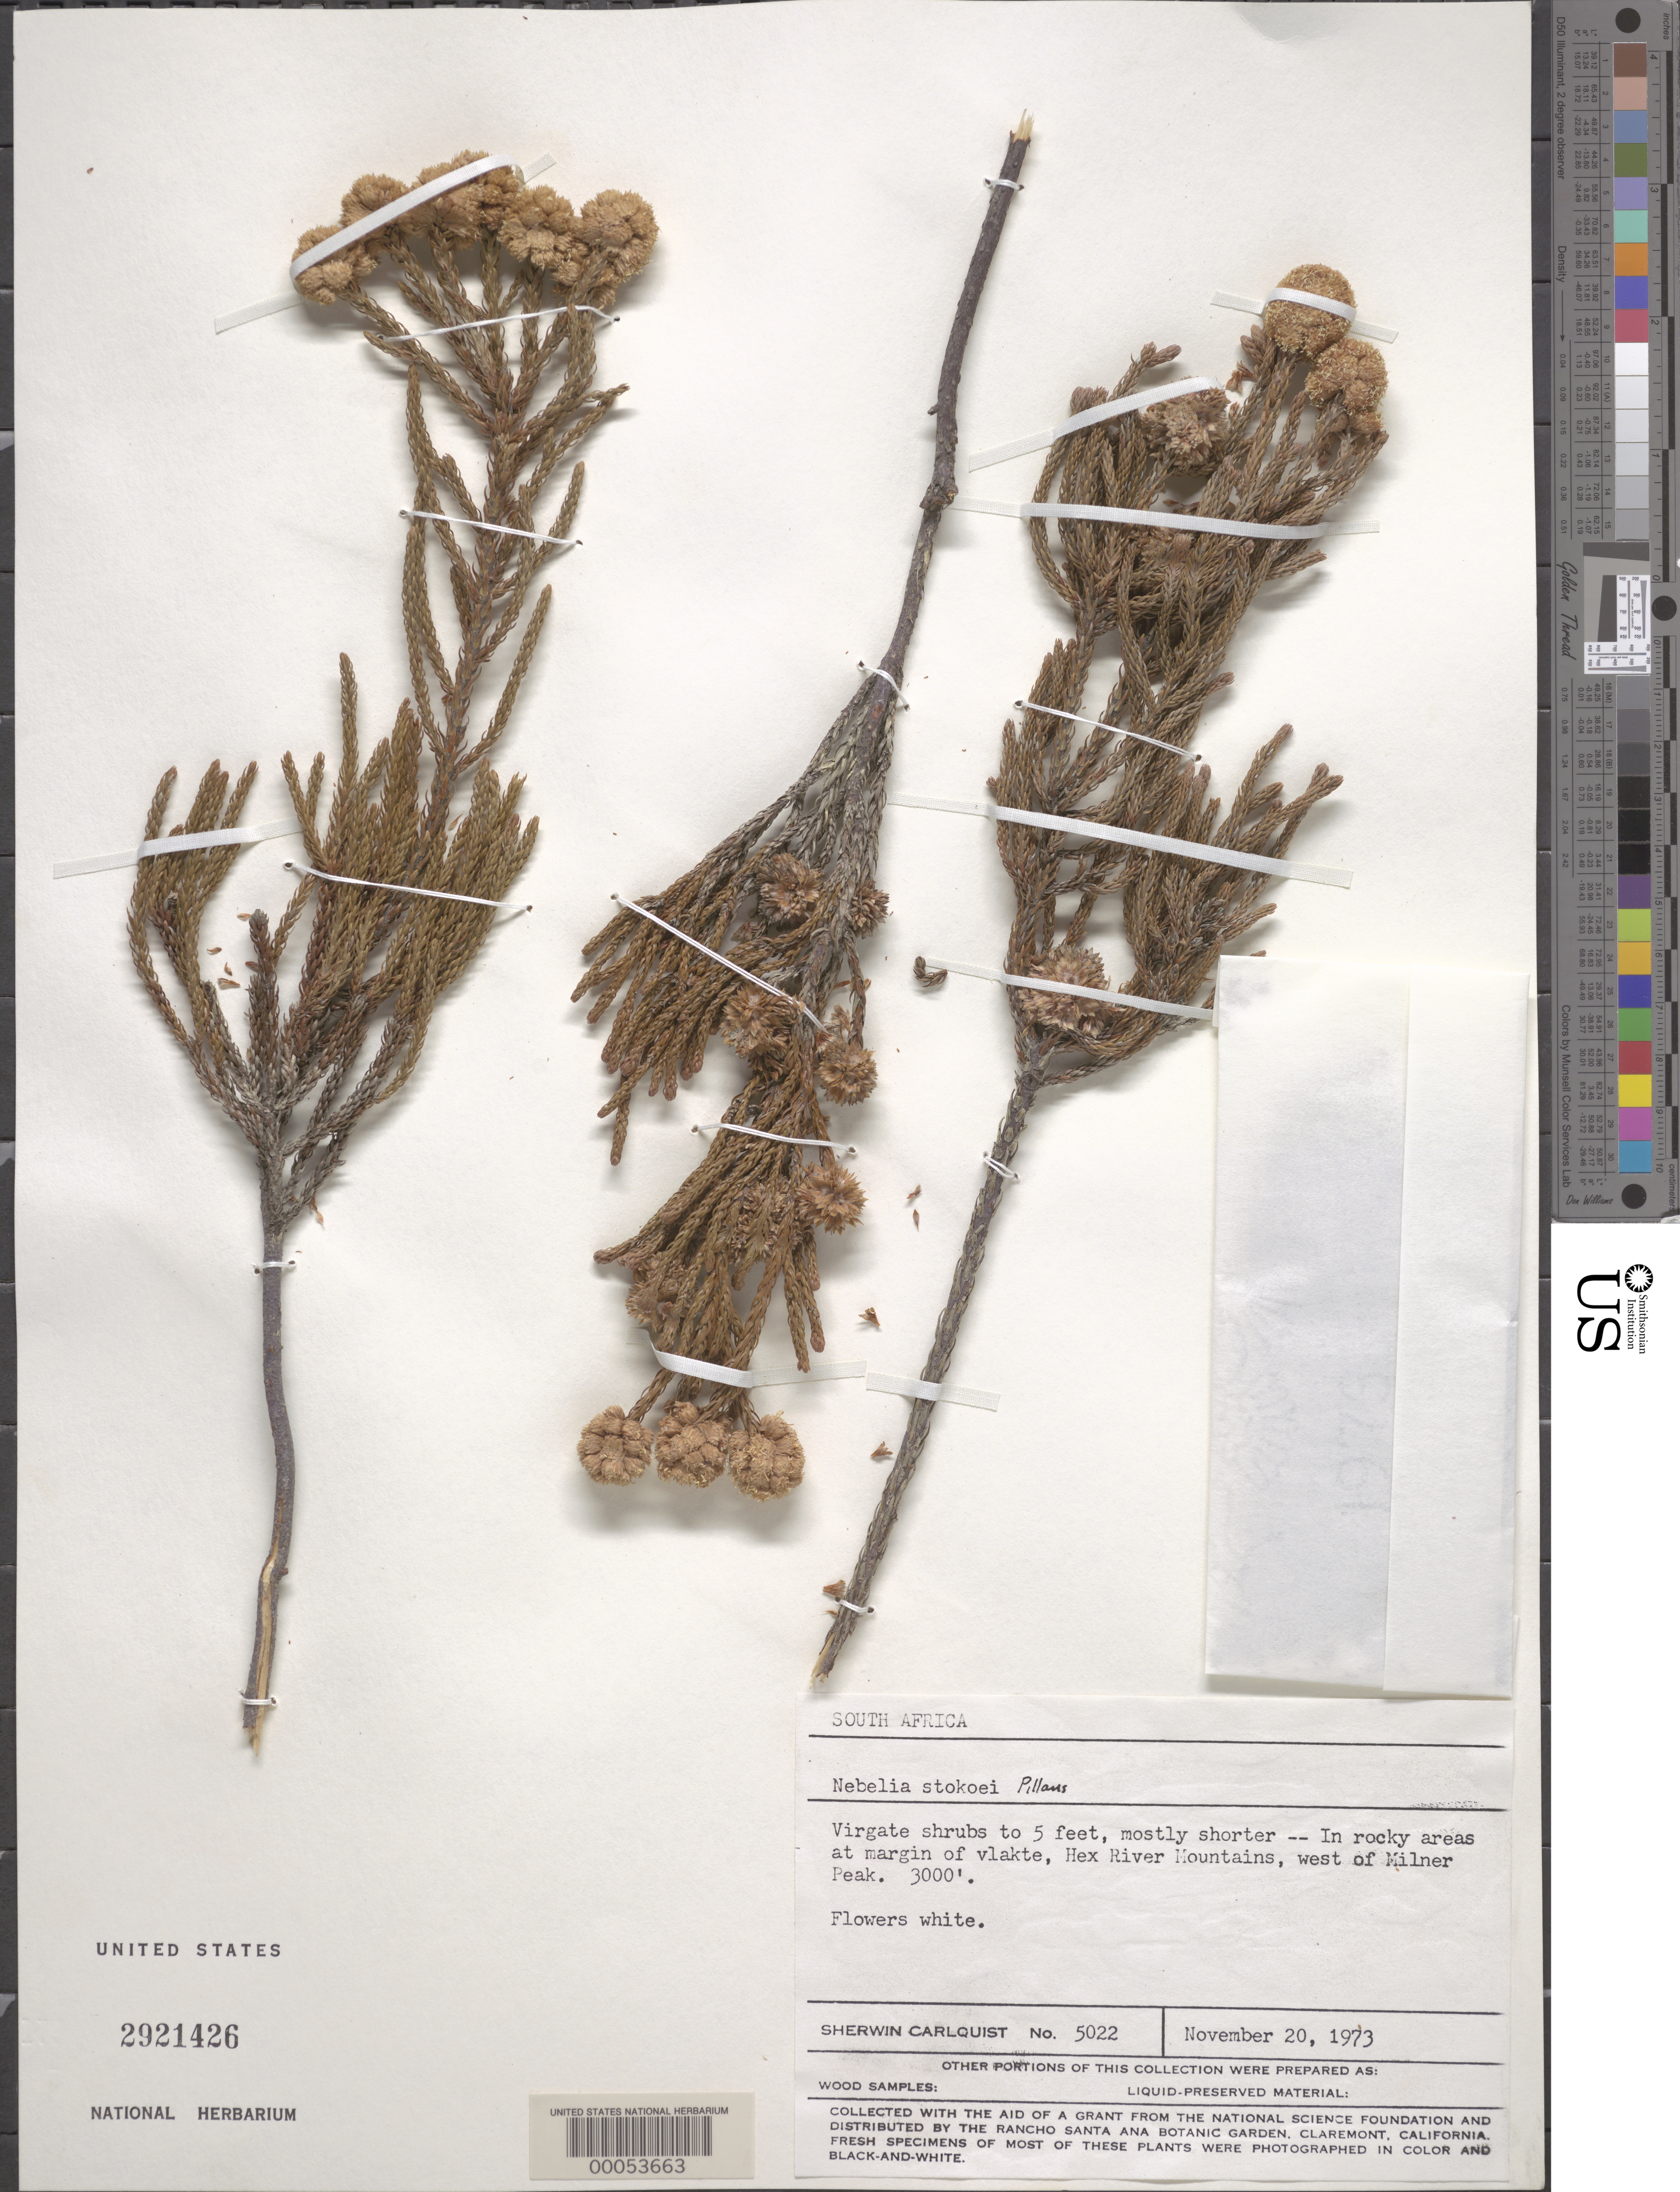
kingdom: Plantae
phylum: Tracheophyta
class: Magnoliopsida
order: Bruniales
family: Bruniaceae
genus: Brunia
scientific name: Brunia powrieae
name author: Class.-Bockh. & E.G.H. Oliv.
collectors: S. Carlquist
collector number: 5022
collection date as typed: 20 Nov 1973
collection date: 1973-11-20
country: South Africa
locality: Hex river mountains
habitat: In rocky areas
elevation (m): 914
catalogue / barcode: US 2921426